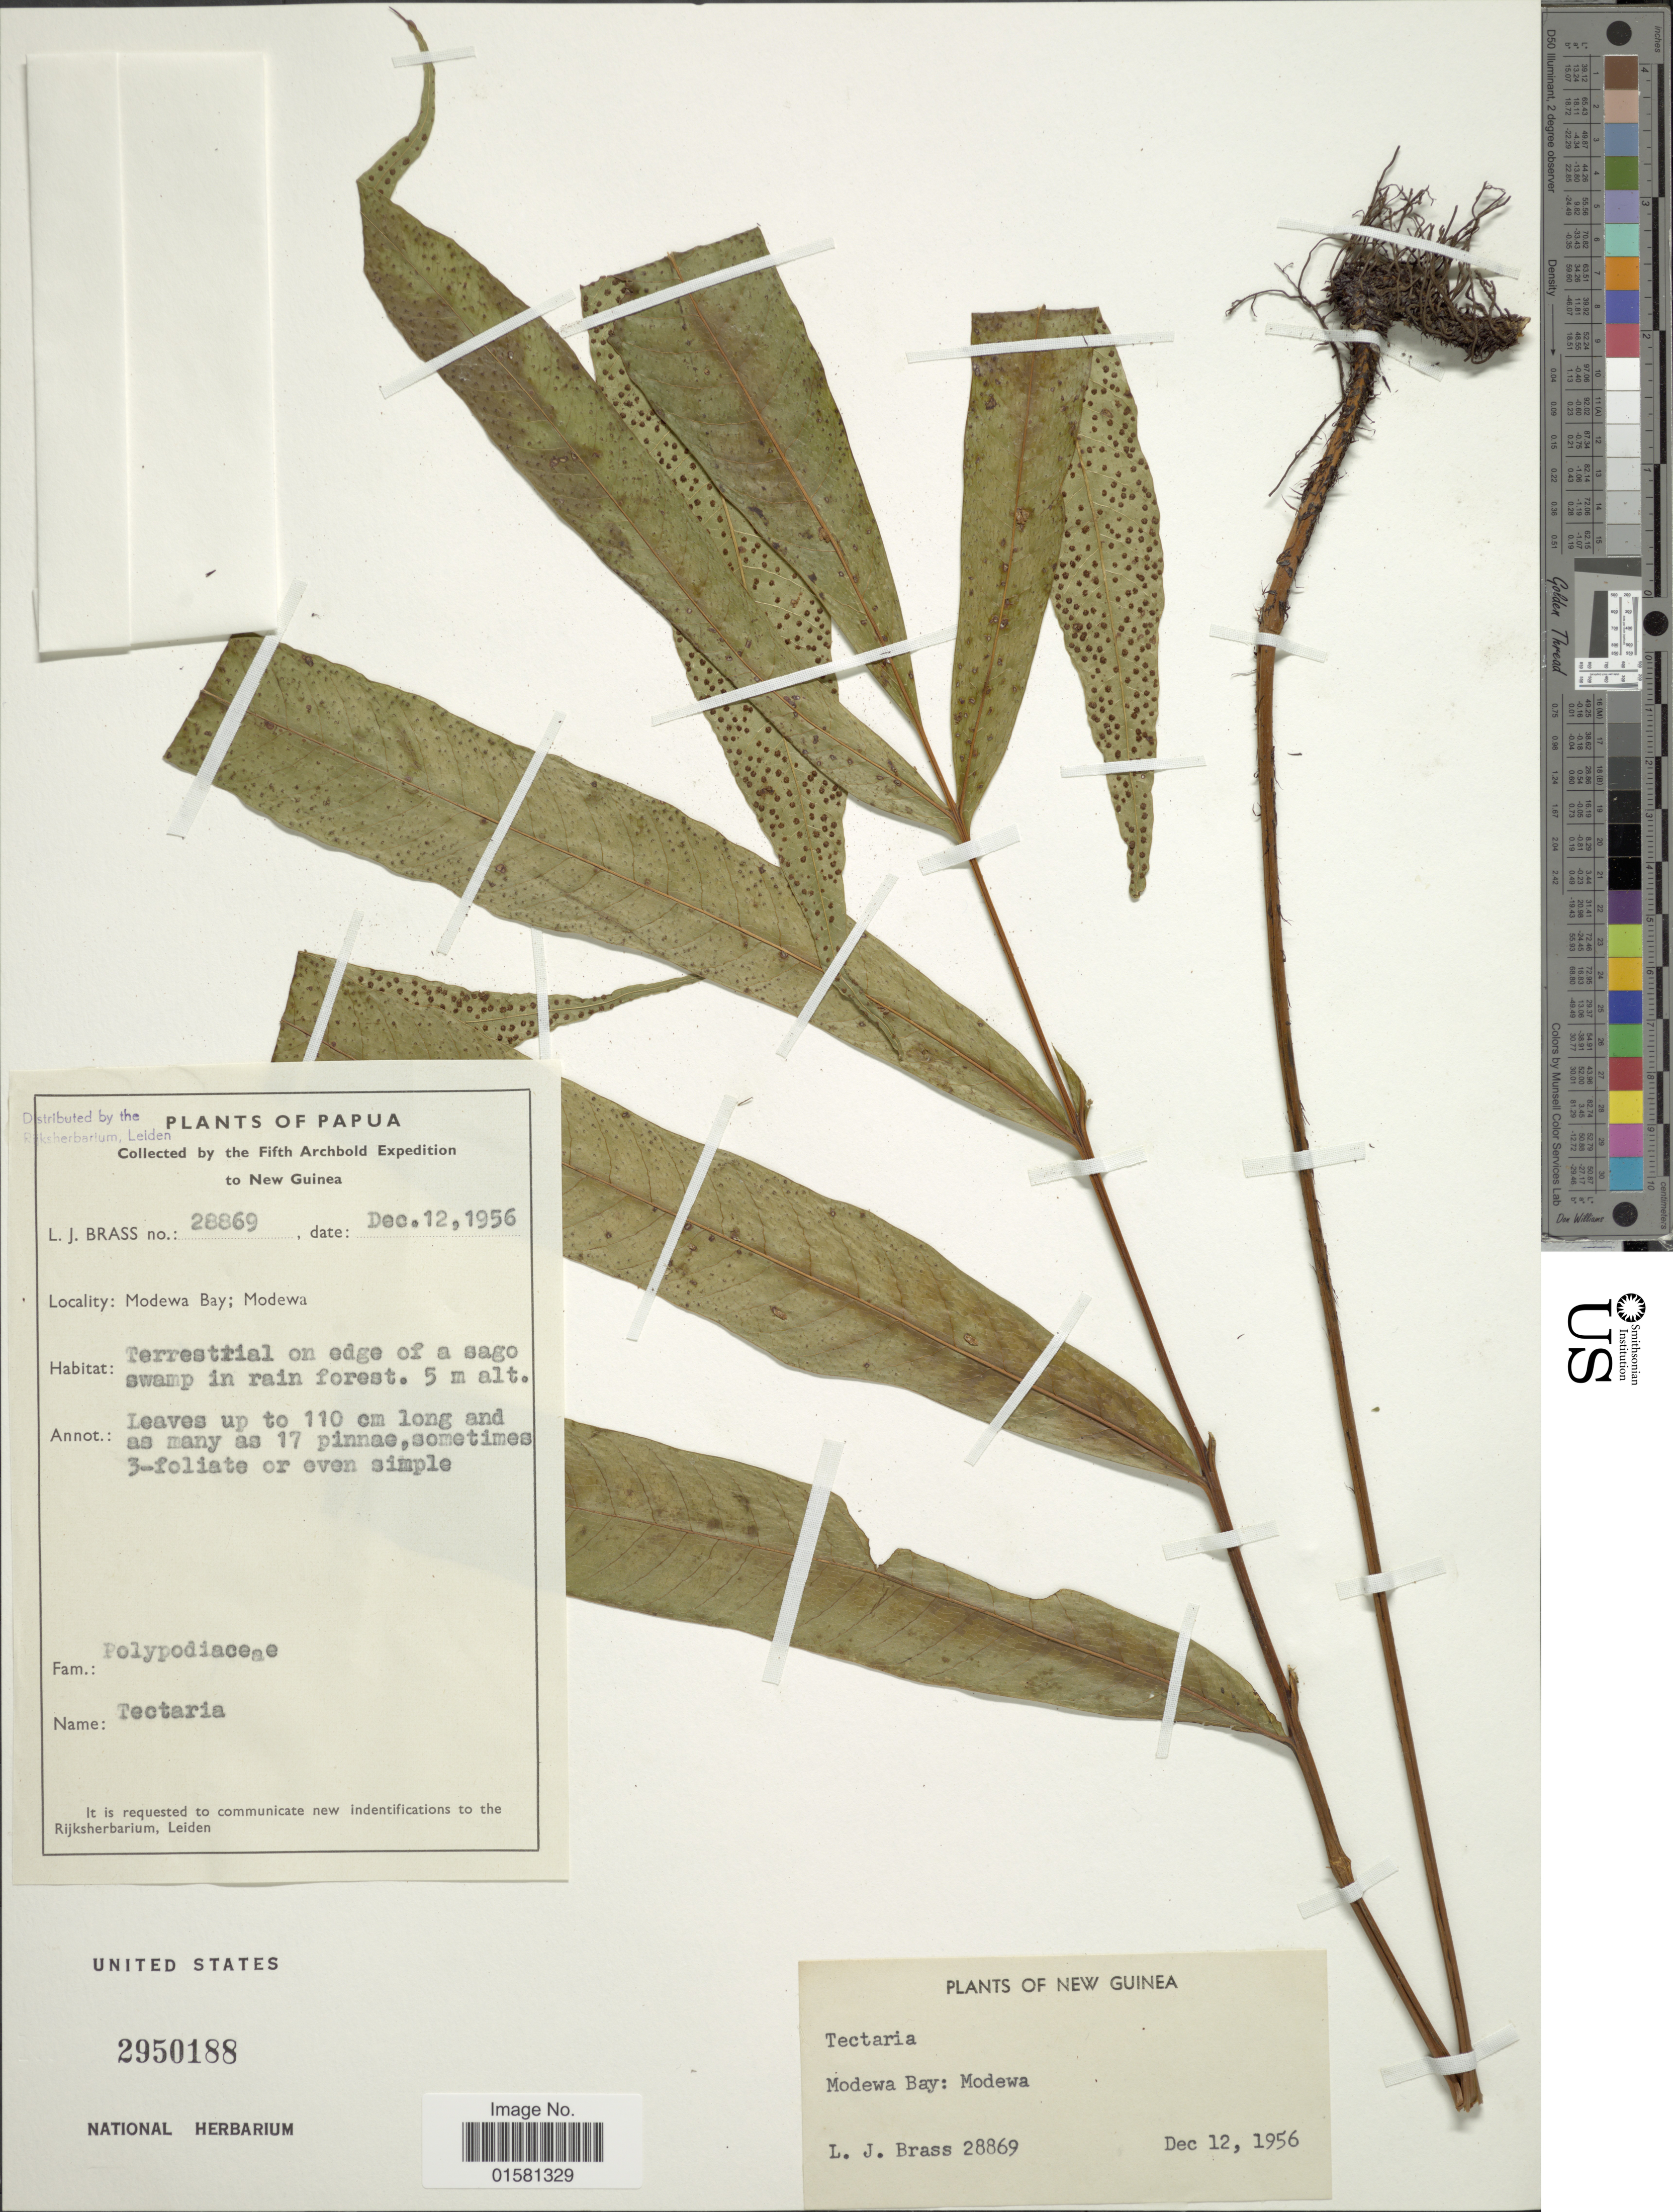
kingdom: Plantae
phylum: Tracheophyta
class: Polypodiopsida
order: Polypodiales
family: Tectariaceae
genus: Tectaria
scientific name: Tectaria sp.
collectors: L. J. Brass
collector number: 28869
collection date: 1956-12-12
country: Papua New Guinea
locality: New Guinea, Modewa Bay; Modewa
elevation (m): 5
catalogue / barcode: US 2950188